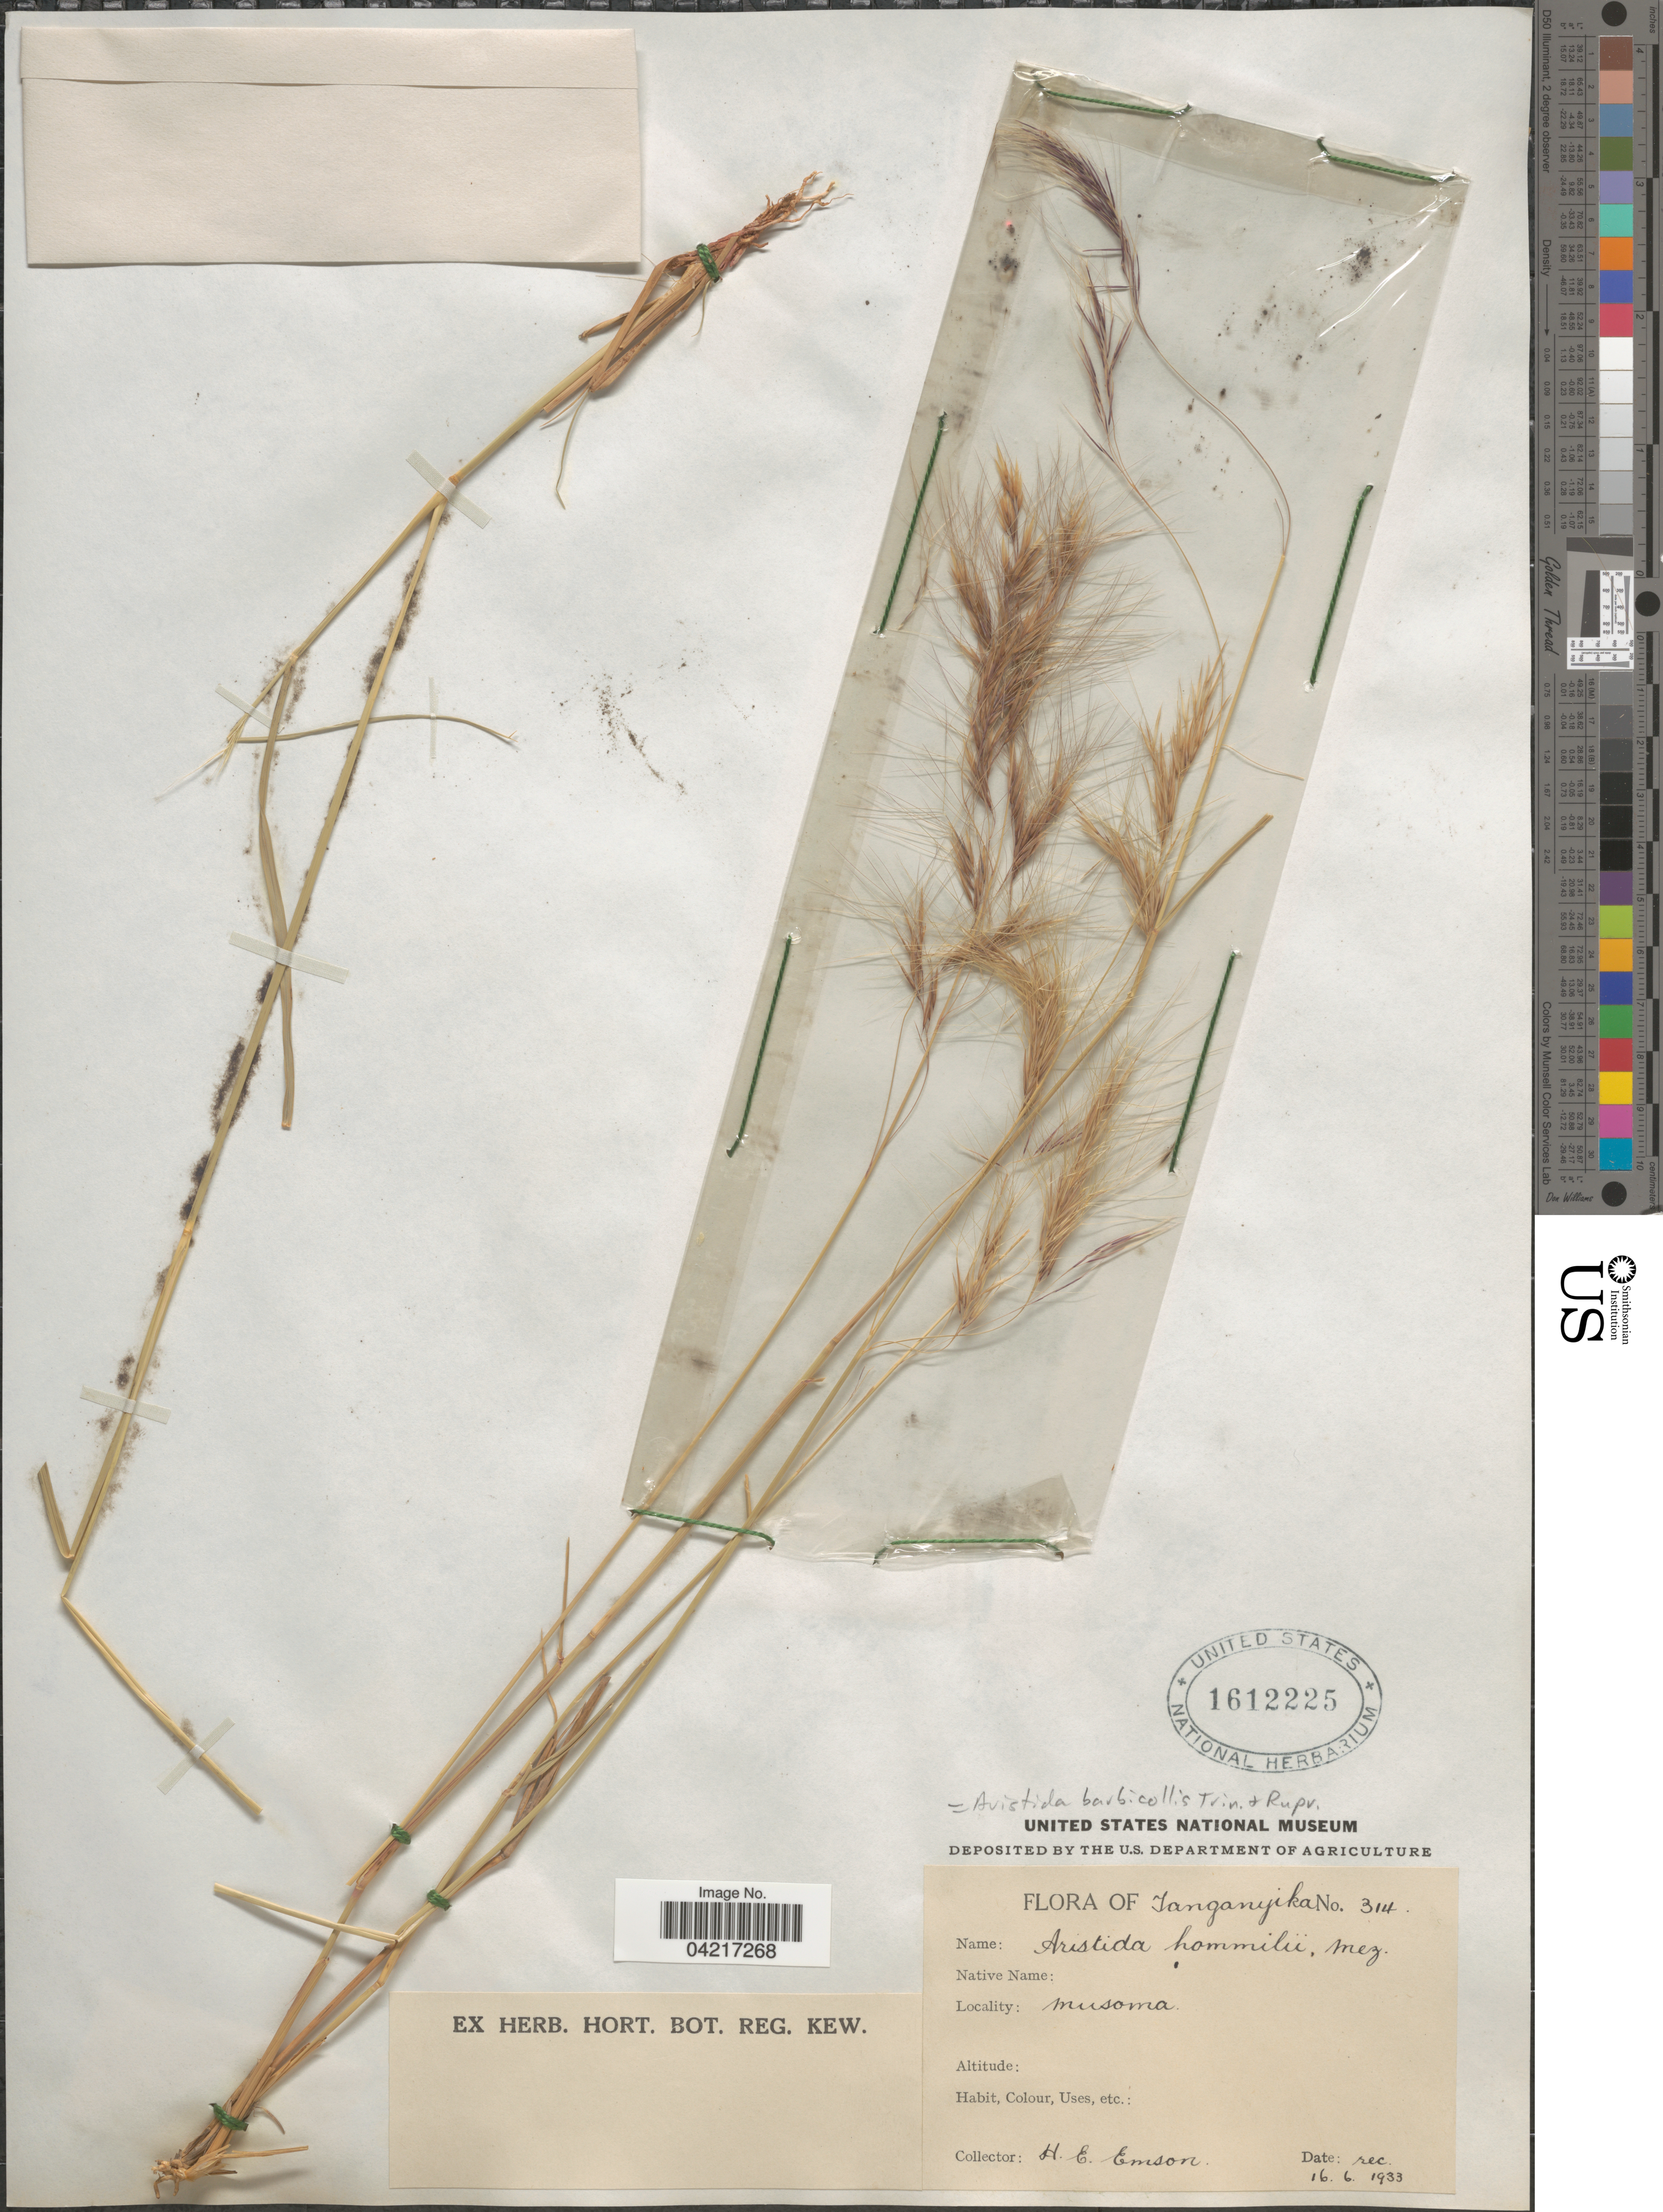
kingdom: Plantae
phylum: Tracheophyta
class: Liliopsida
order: Poales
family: Poaceae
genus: Aristida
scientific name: Aristida barbicollis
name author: Trin. & Rupr.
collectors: H. Emson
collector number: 314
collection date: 1933-06-16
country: Tanzania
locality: Tanganyika. Musoma.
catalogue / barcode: US 1612225